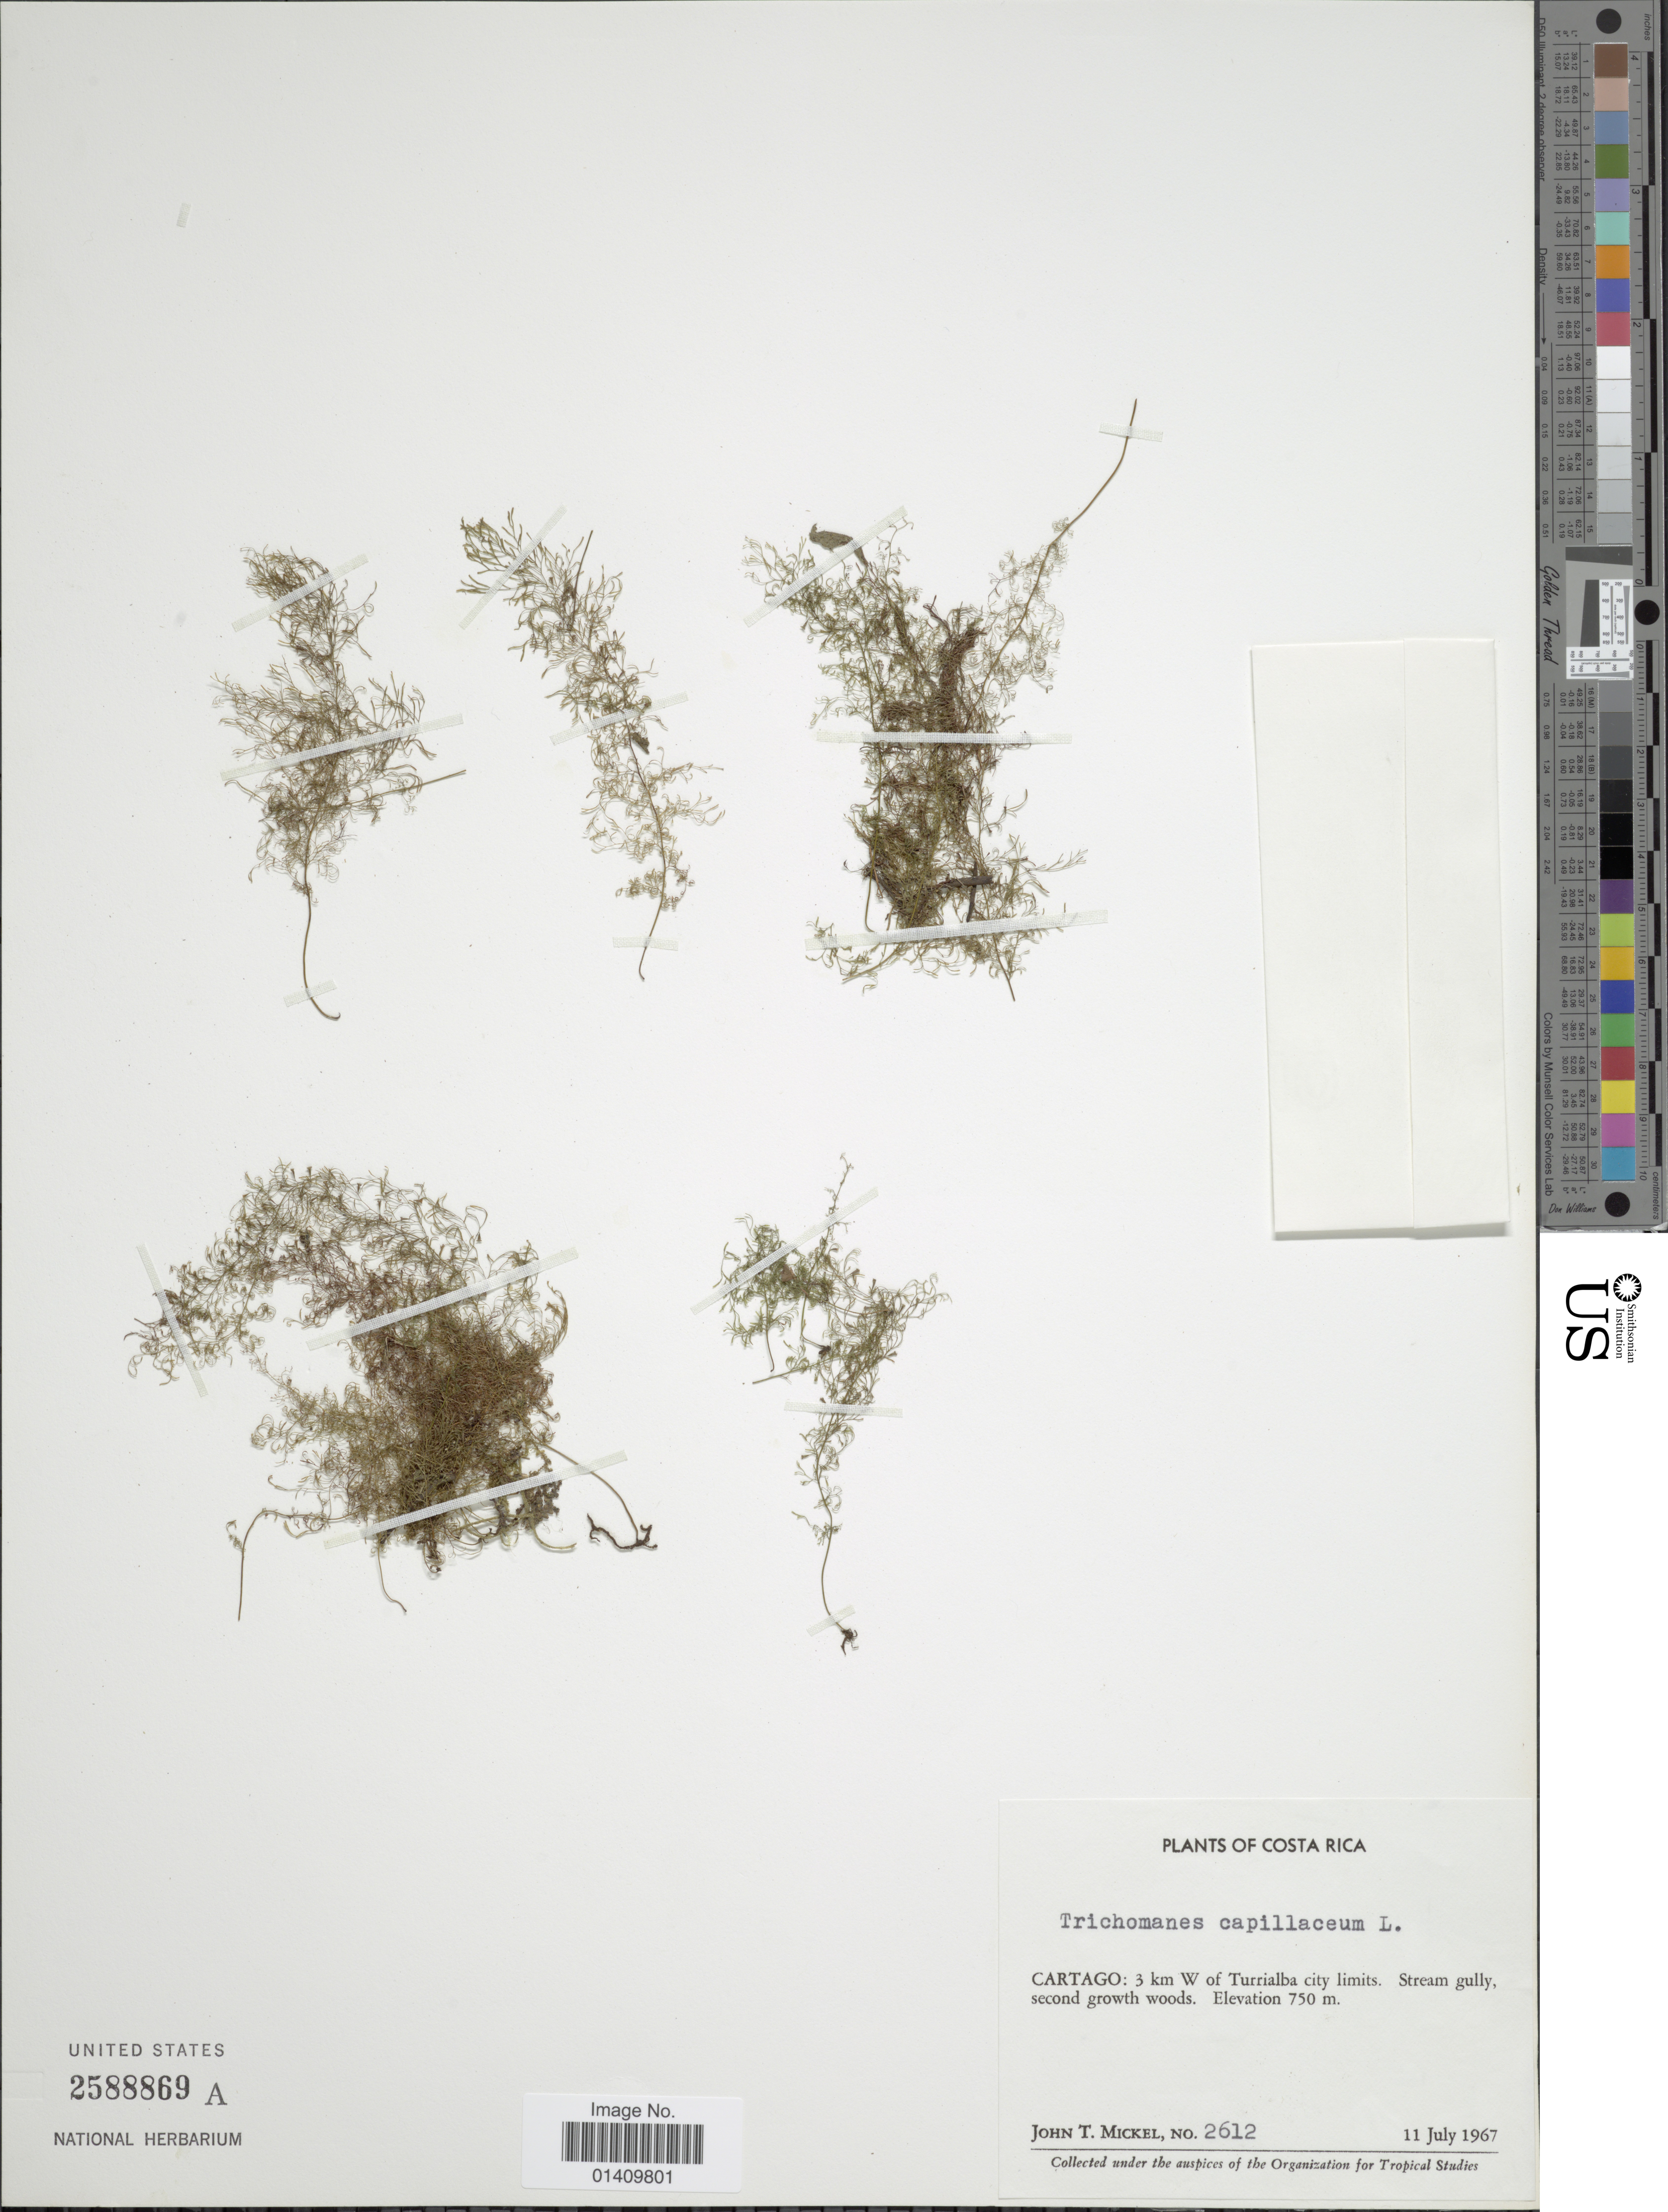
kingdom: Plantae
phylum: Tracheophyta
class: Polypodiopsida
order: Hymenophyllales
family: Hymenophyllaceae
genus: Polyphlebium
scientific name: Polyphlebium angustatum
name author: (Carmich.) Ebihara & Dubuisson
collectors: J. T. Mickel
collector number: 2612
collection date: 1967-07-11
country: Costa Rica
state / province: Cartago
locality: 3 km W of Turrialba city limits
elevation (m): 750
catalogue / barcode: US 2588869A